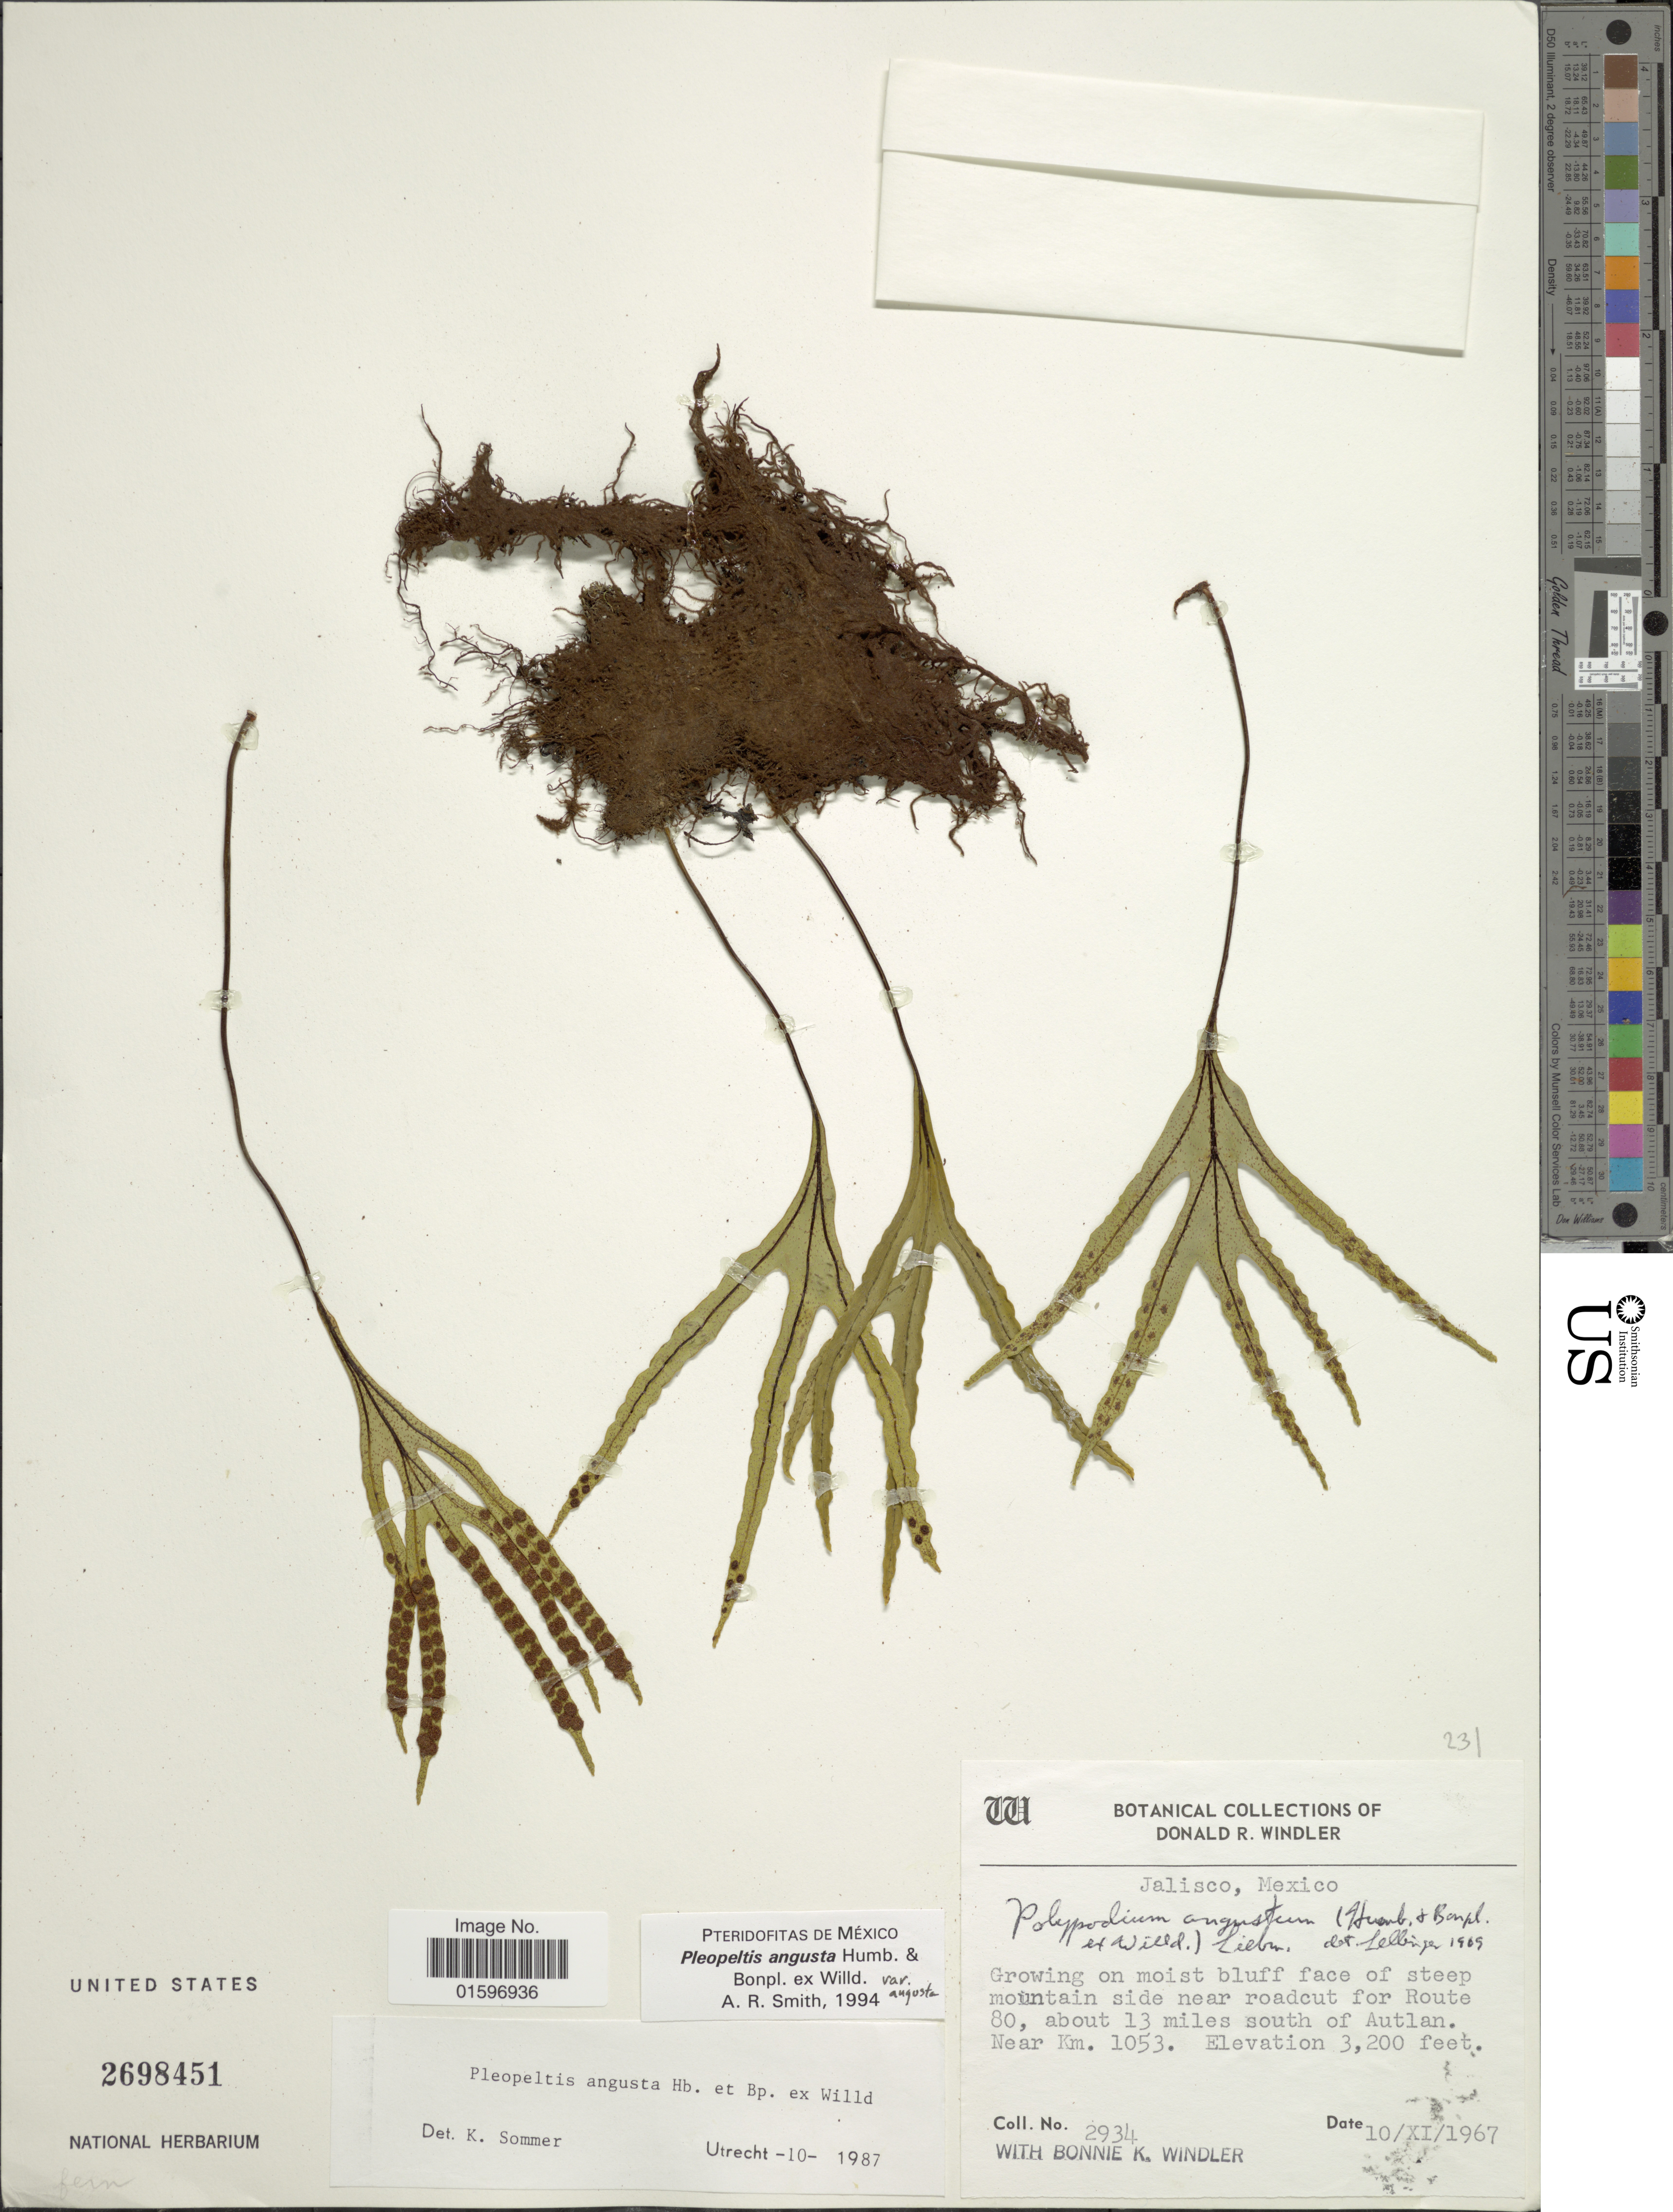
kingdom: Plantae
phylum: Tracheophyta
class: Polypodiopsida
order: Polypodiales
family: Polypodiaceae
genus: Pleopeltis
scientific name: Pleopeltis angusta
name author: Humb. & Bonap. ex Willd.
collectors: D. R. Windler & Windler, B. K.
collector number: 2934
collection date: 1967-11-10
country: Mexico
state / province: Jalisco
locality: Growing on moist bluff face of steep mountain side near roadcut for Route 80, about 13 miles south of Autlan. Near Km. 1053.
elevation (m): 975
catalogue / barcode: US 2698451